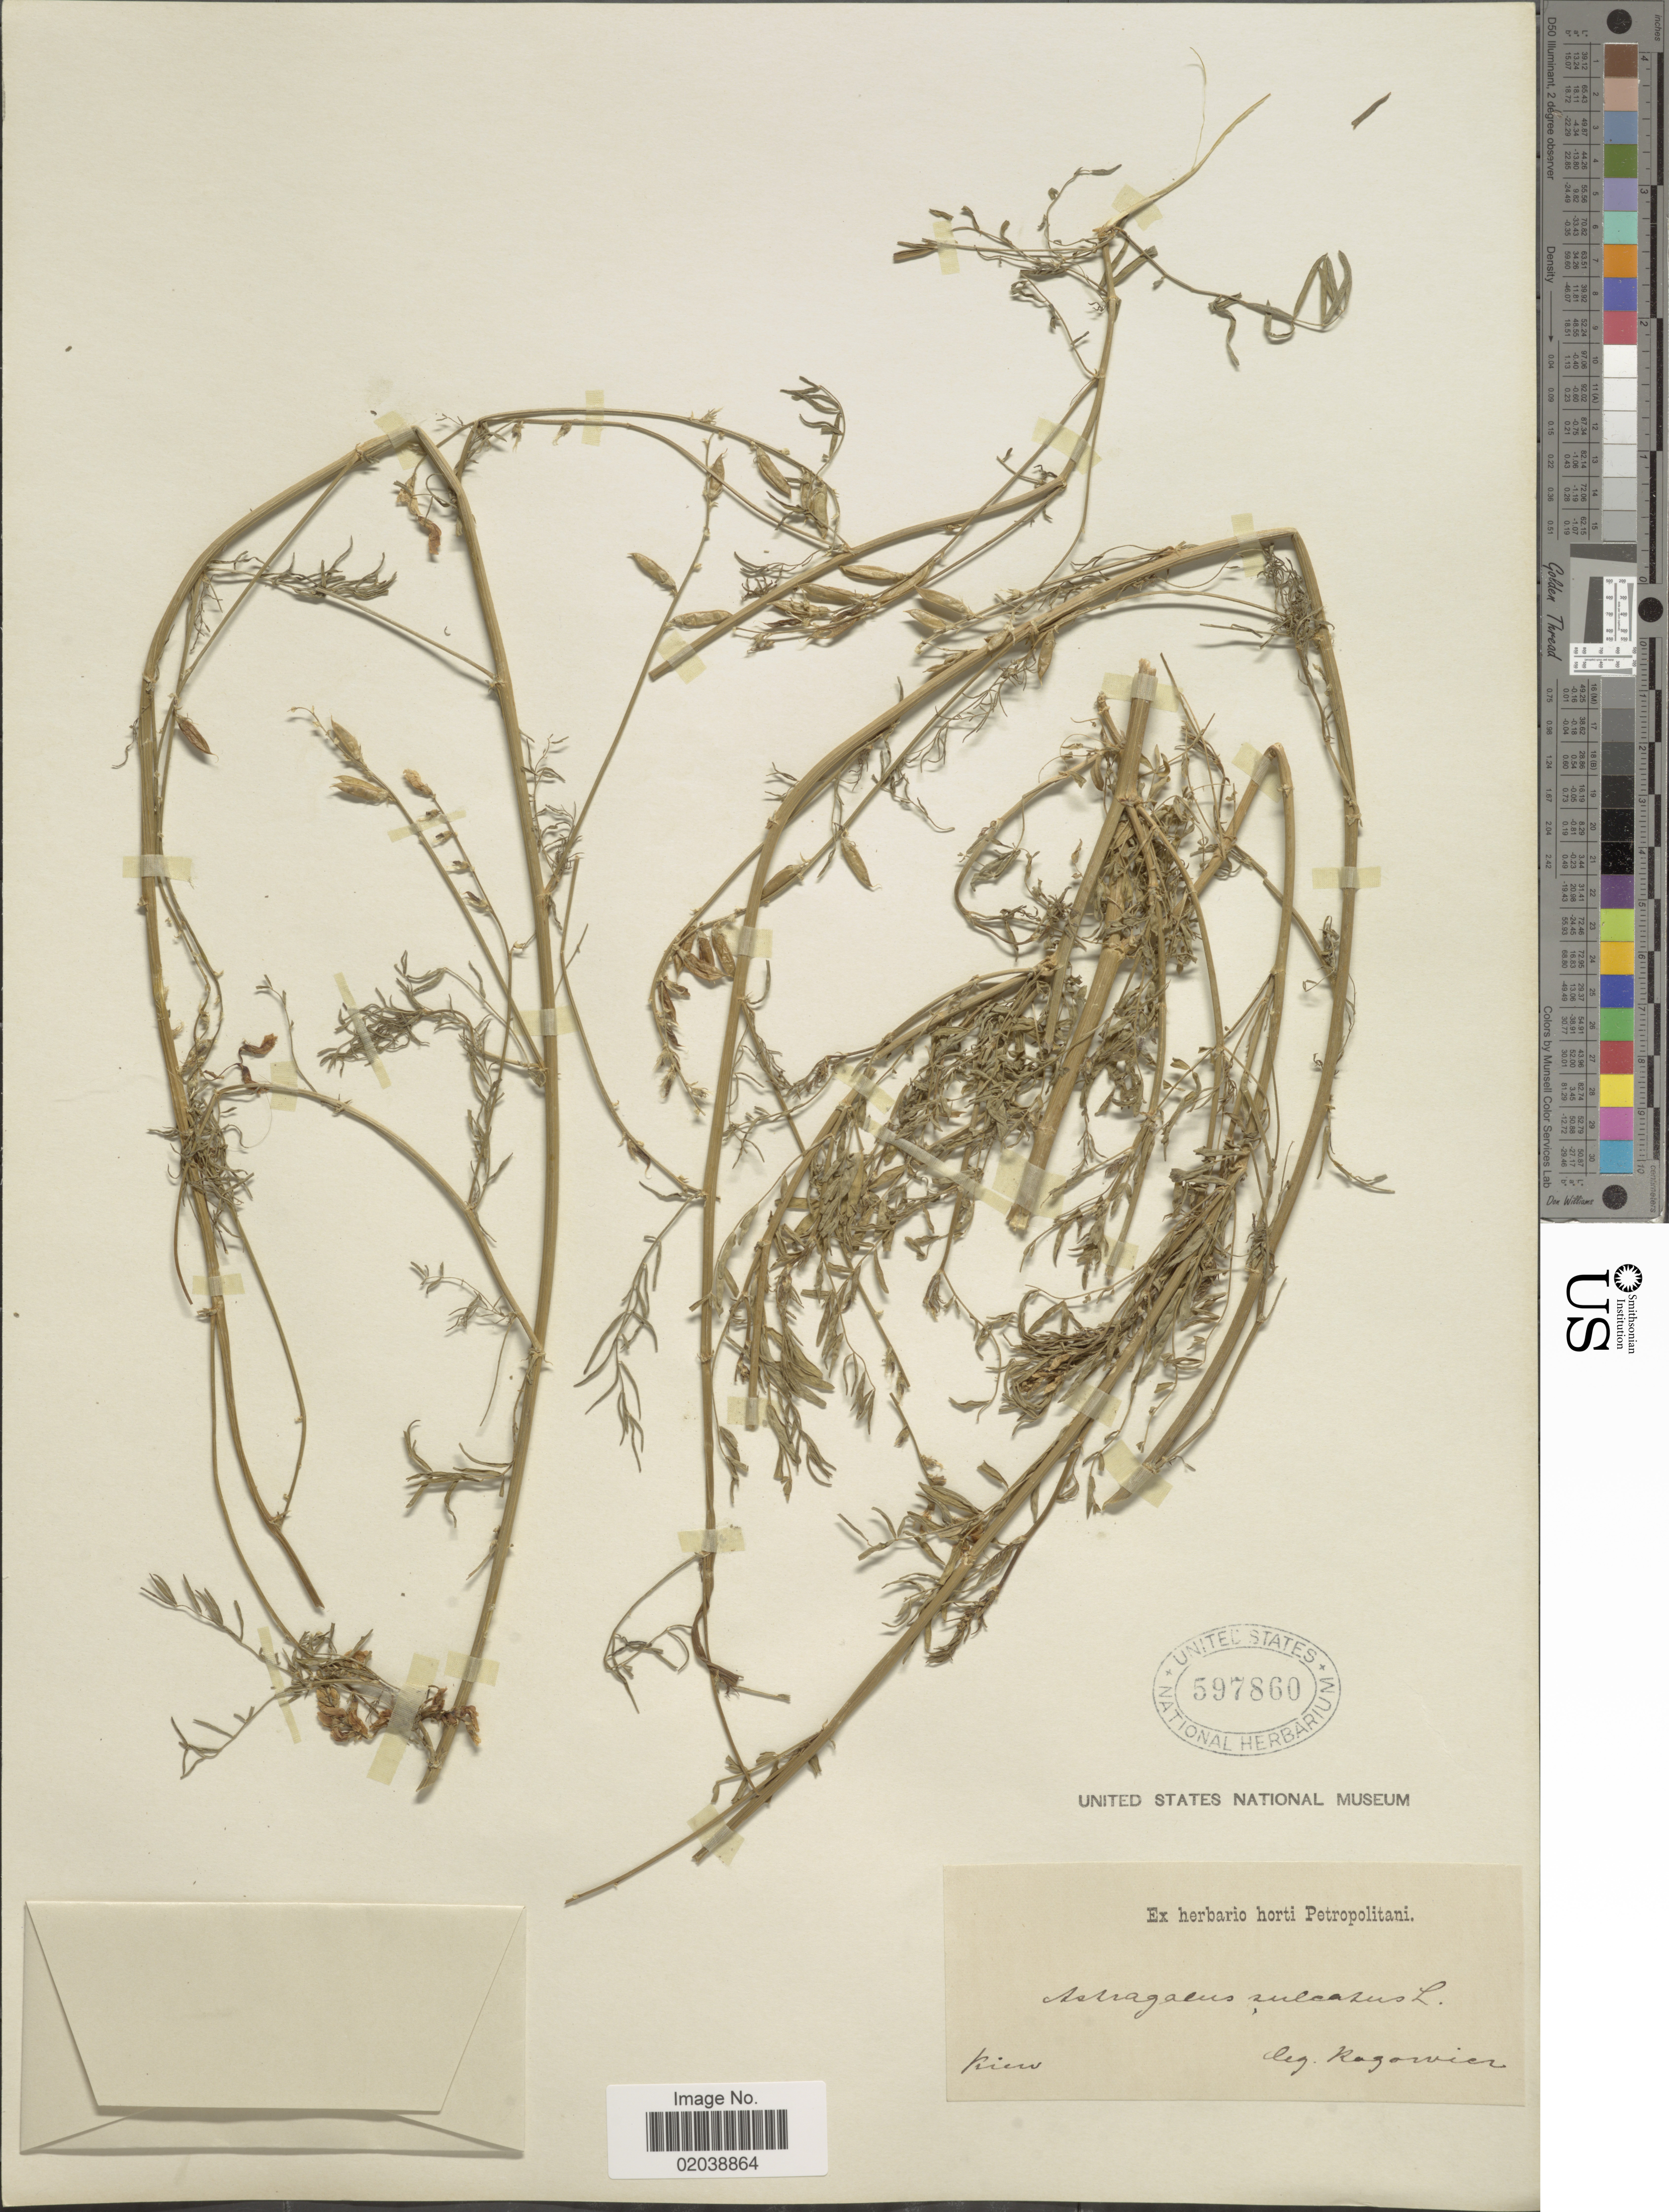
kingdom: Plantae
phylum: Tracheophyta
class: Magnoliopsida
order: Fabales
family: Fabaceae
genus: Astragalus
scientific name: Astragalus sulcatus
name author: L.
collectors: Razorvier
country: Ukraine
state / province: Kiev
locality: Kiew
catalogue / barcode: US 597860